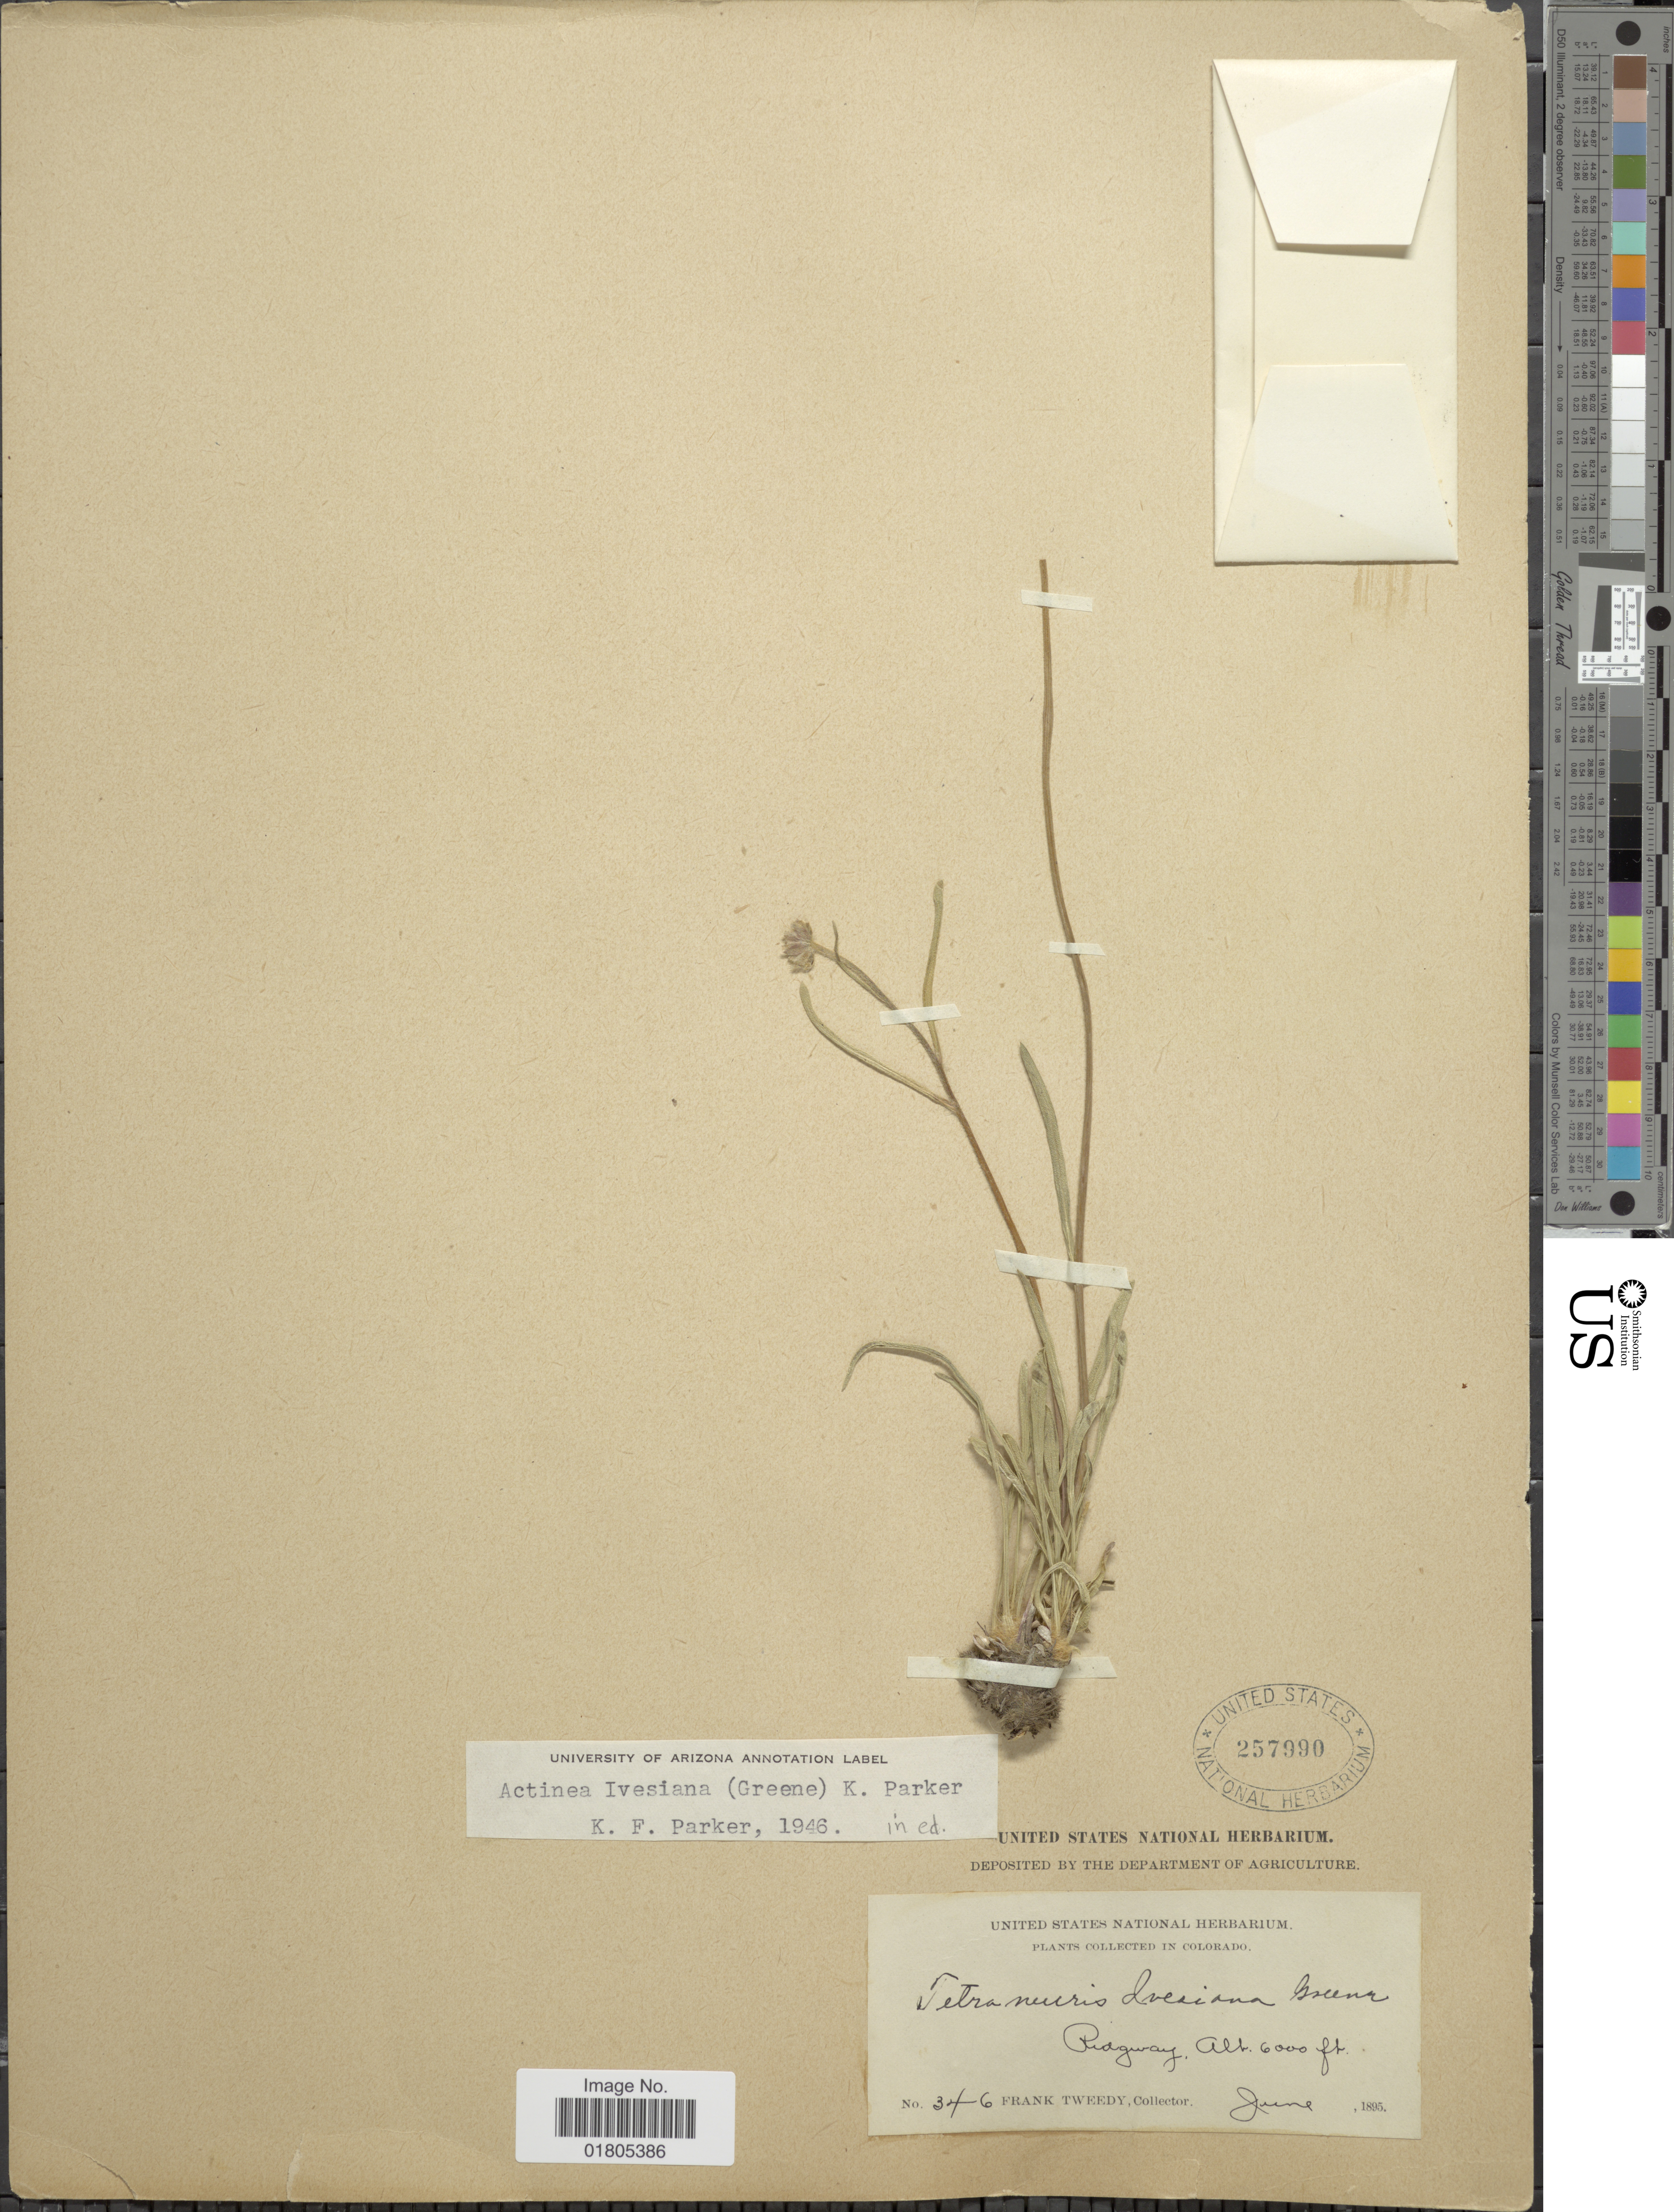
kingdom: Plantae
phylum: Tracheophyta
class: Magnoliopsida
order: Asterales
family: Asteraceae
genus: Actinea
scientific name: Actinea ivesiana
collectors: F. Tweedy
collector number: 346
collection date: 1895-06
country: United States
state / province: Colorado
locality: Ridgway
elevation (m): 1829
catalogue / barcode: US 257990